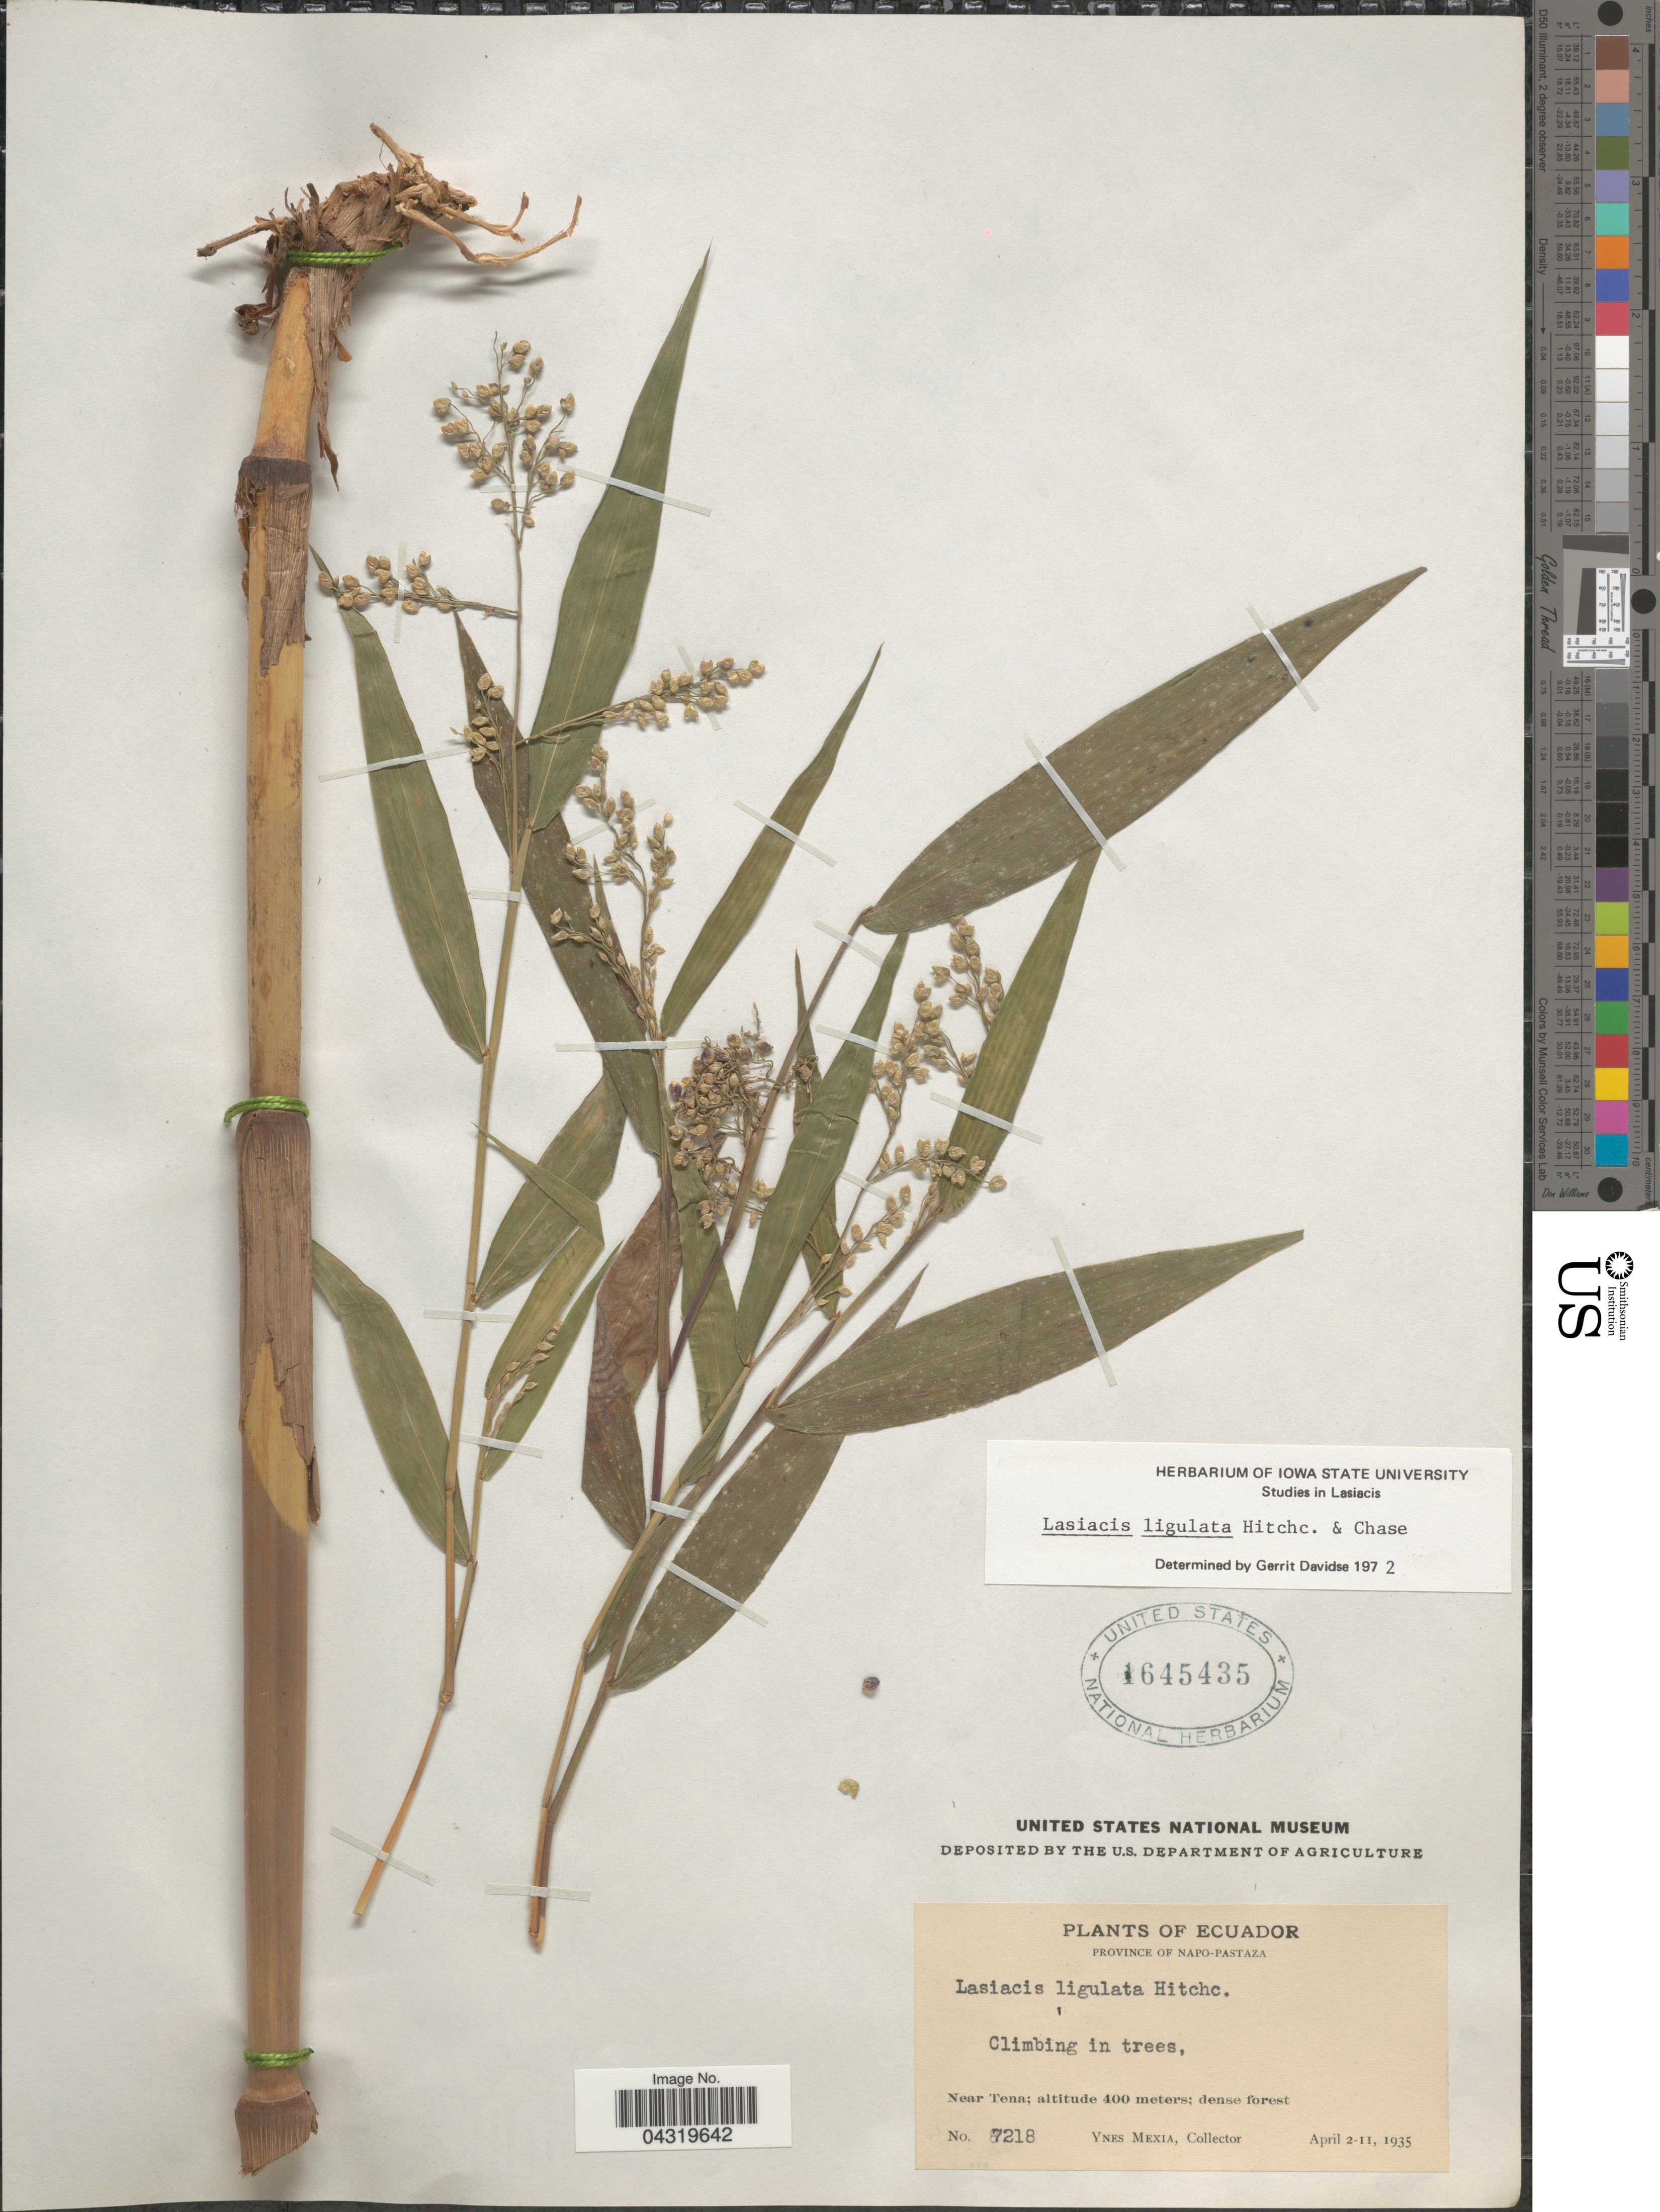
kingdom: Plantae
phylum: Tracheophyta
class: Liliopsida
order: Poales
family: Poaceae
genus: Lasiacis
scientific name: Lasiacis ligulata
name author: Hitchc. & Chase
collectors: Y. Mexia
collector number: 7218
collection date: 1935-04-02/1935-04-11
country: Ecuador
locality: Province of Napo-Pastaza. Near Tena.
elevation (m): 400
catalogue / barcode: US 1645435